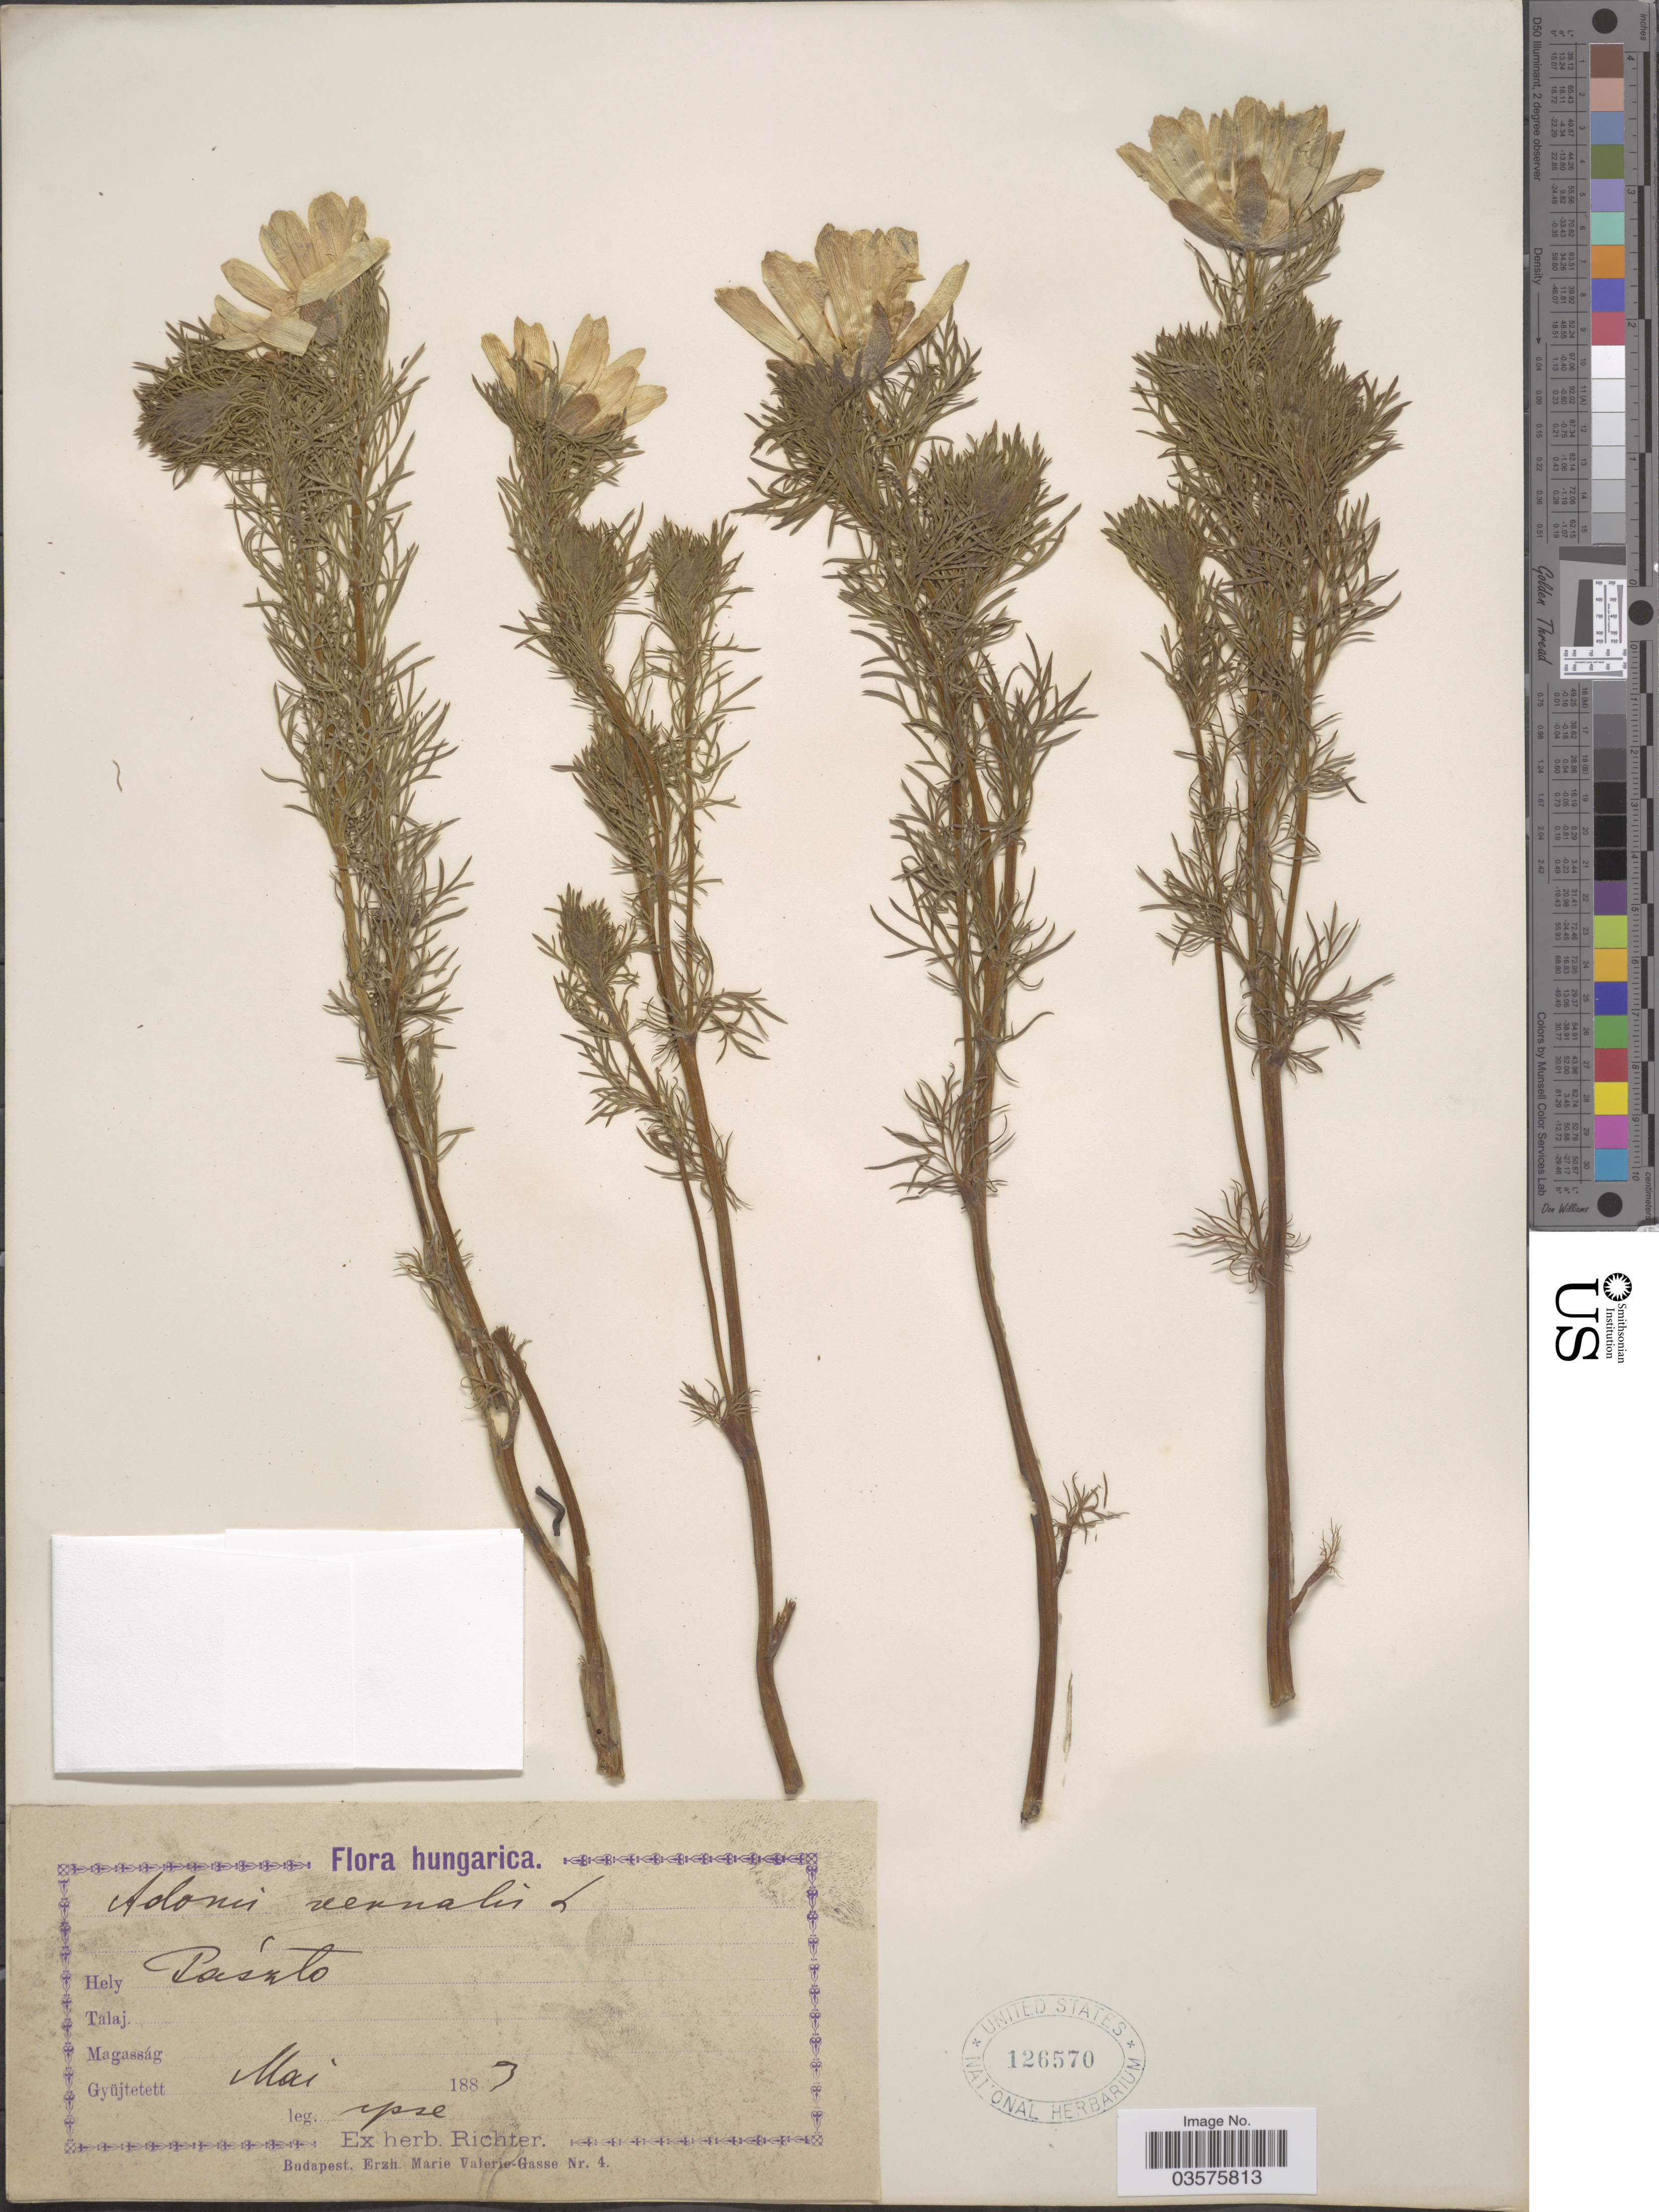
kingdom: Plantae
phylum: Tracheophyta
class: Magnoliopsida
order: Ranunculales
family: Ranunculaceae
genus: Adonis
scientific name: Adonis vernalis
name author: L.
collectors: -- Richter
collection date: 1887-05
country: Hungary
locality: Paiszto [interpreted] [unsure placement].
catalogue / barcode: US 126570